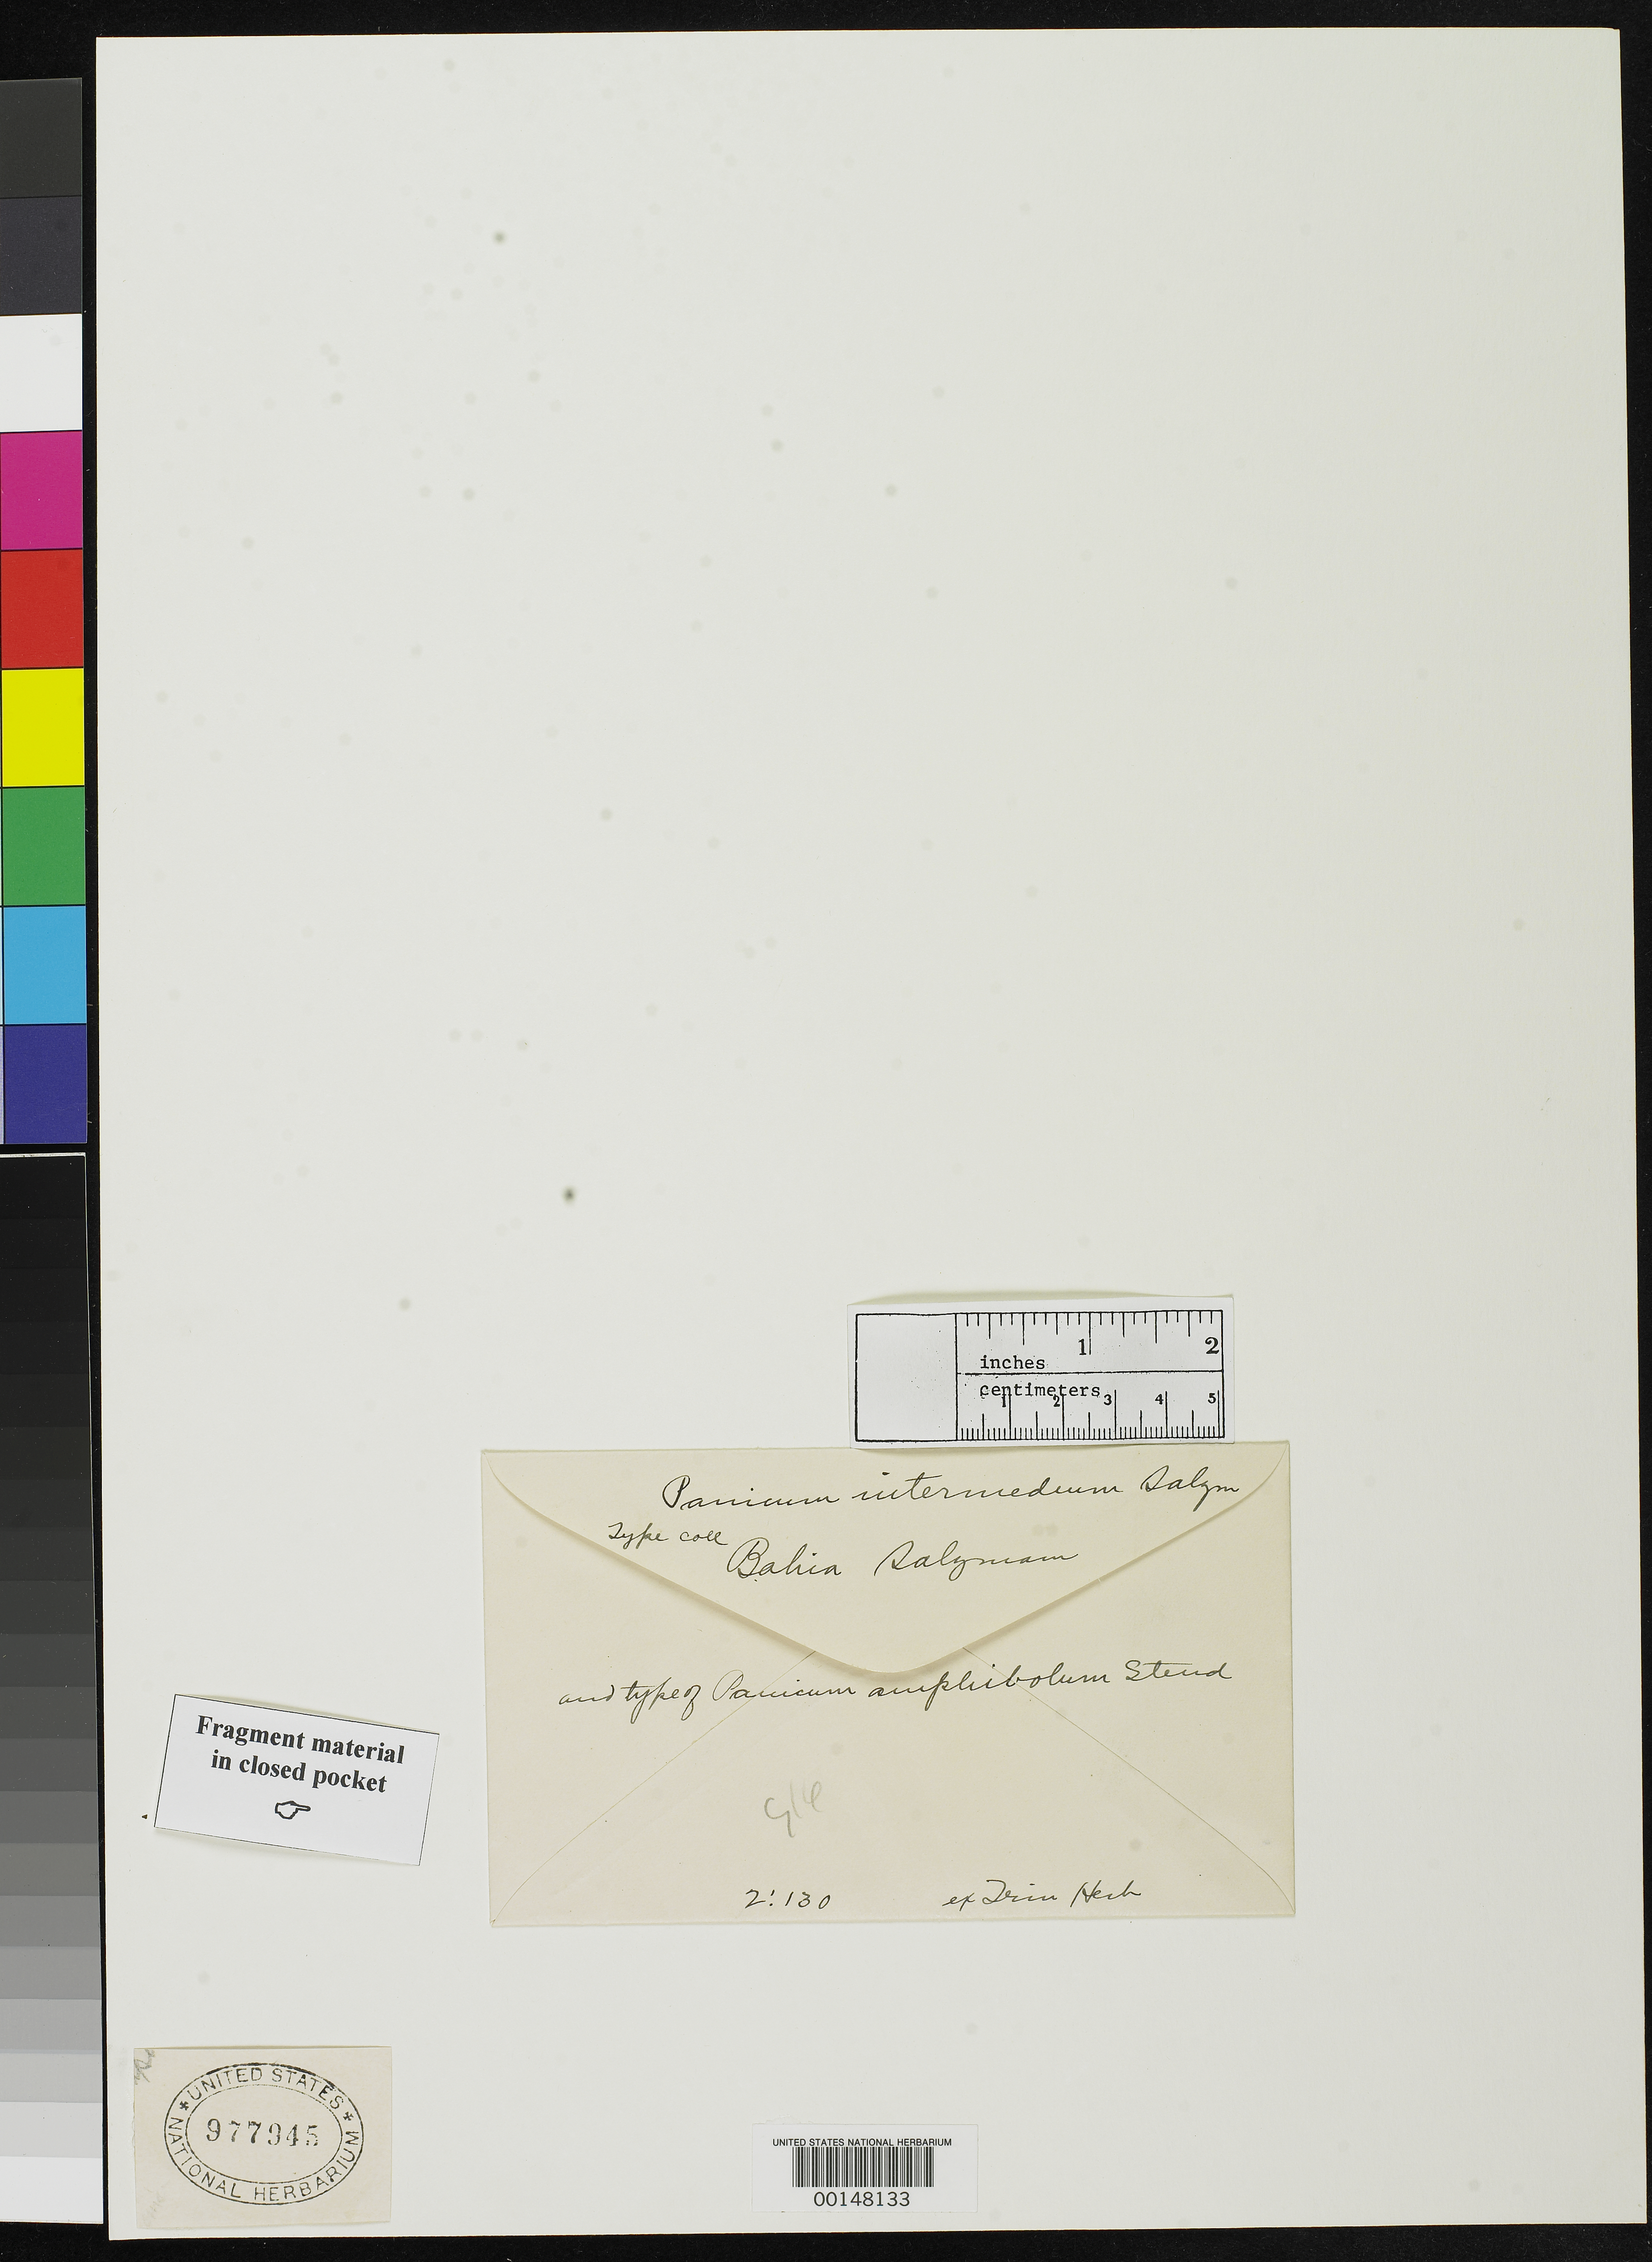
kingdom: Plantae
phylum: Tracheophyta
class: Liliopsida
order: Poales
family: Poaceae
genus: Panicum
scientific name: Panicum amphibolum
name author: Steud.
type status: Type Collection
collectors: P. Salzmann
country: Brazil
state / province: Bahia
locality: North of Esplanda city on road to Jaquera.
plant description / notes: Annotated as "type coll." of Panicum intermedium Salz. but that is a nom. nud., published as synonym only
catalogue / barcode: US 977945